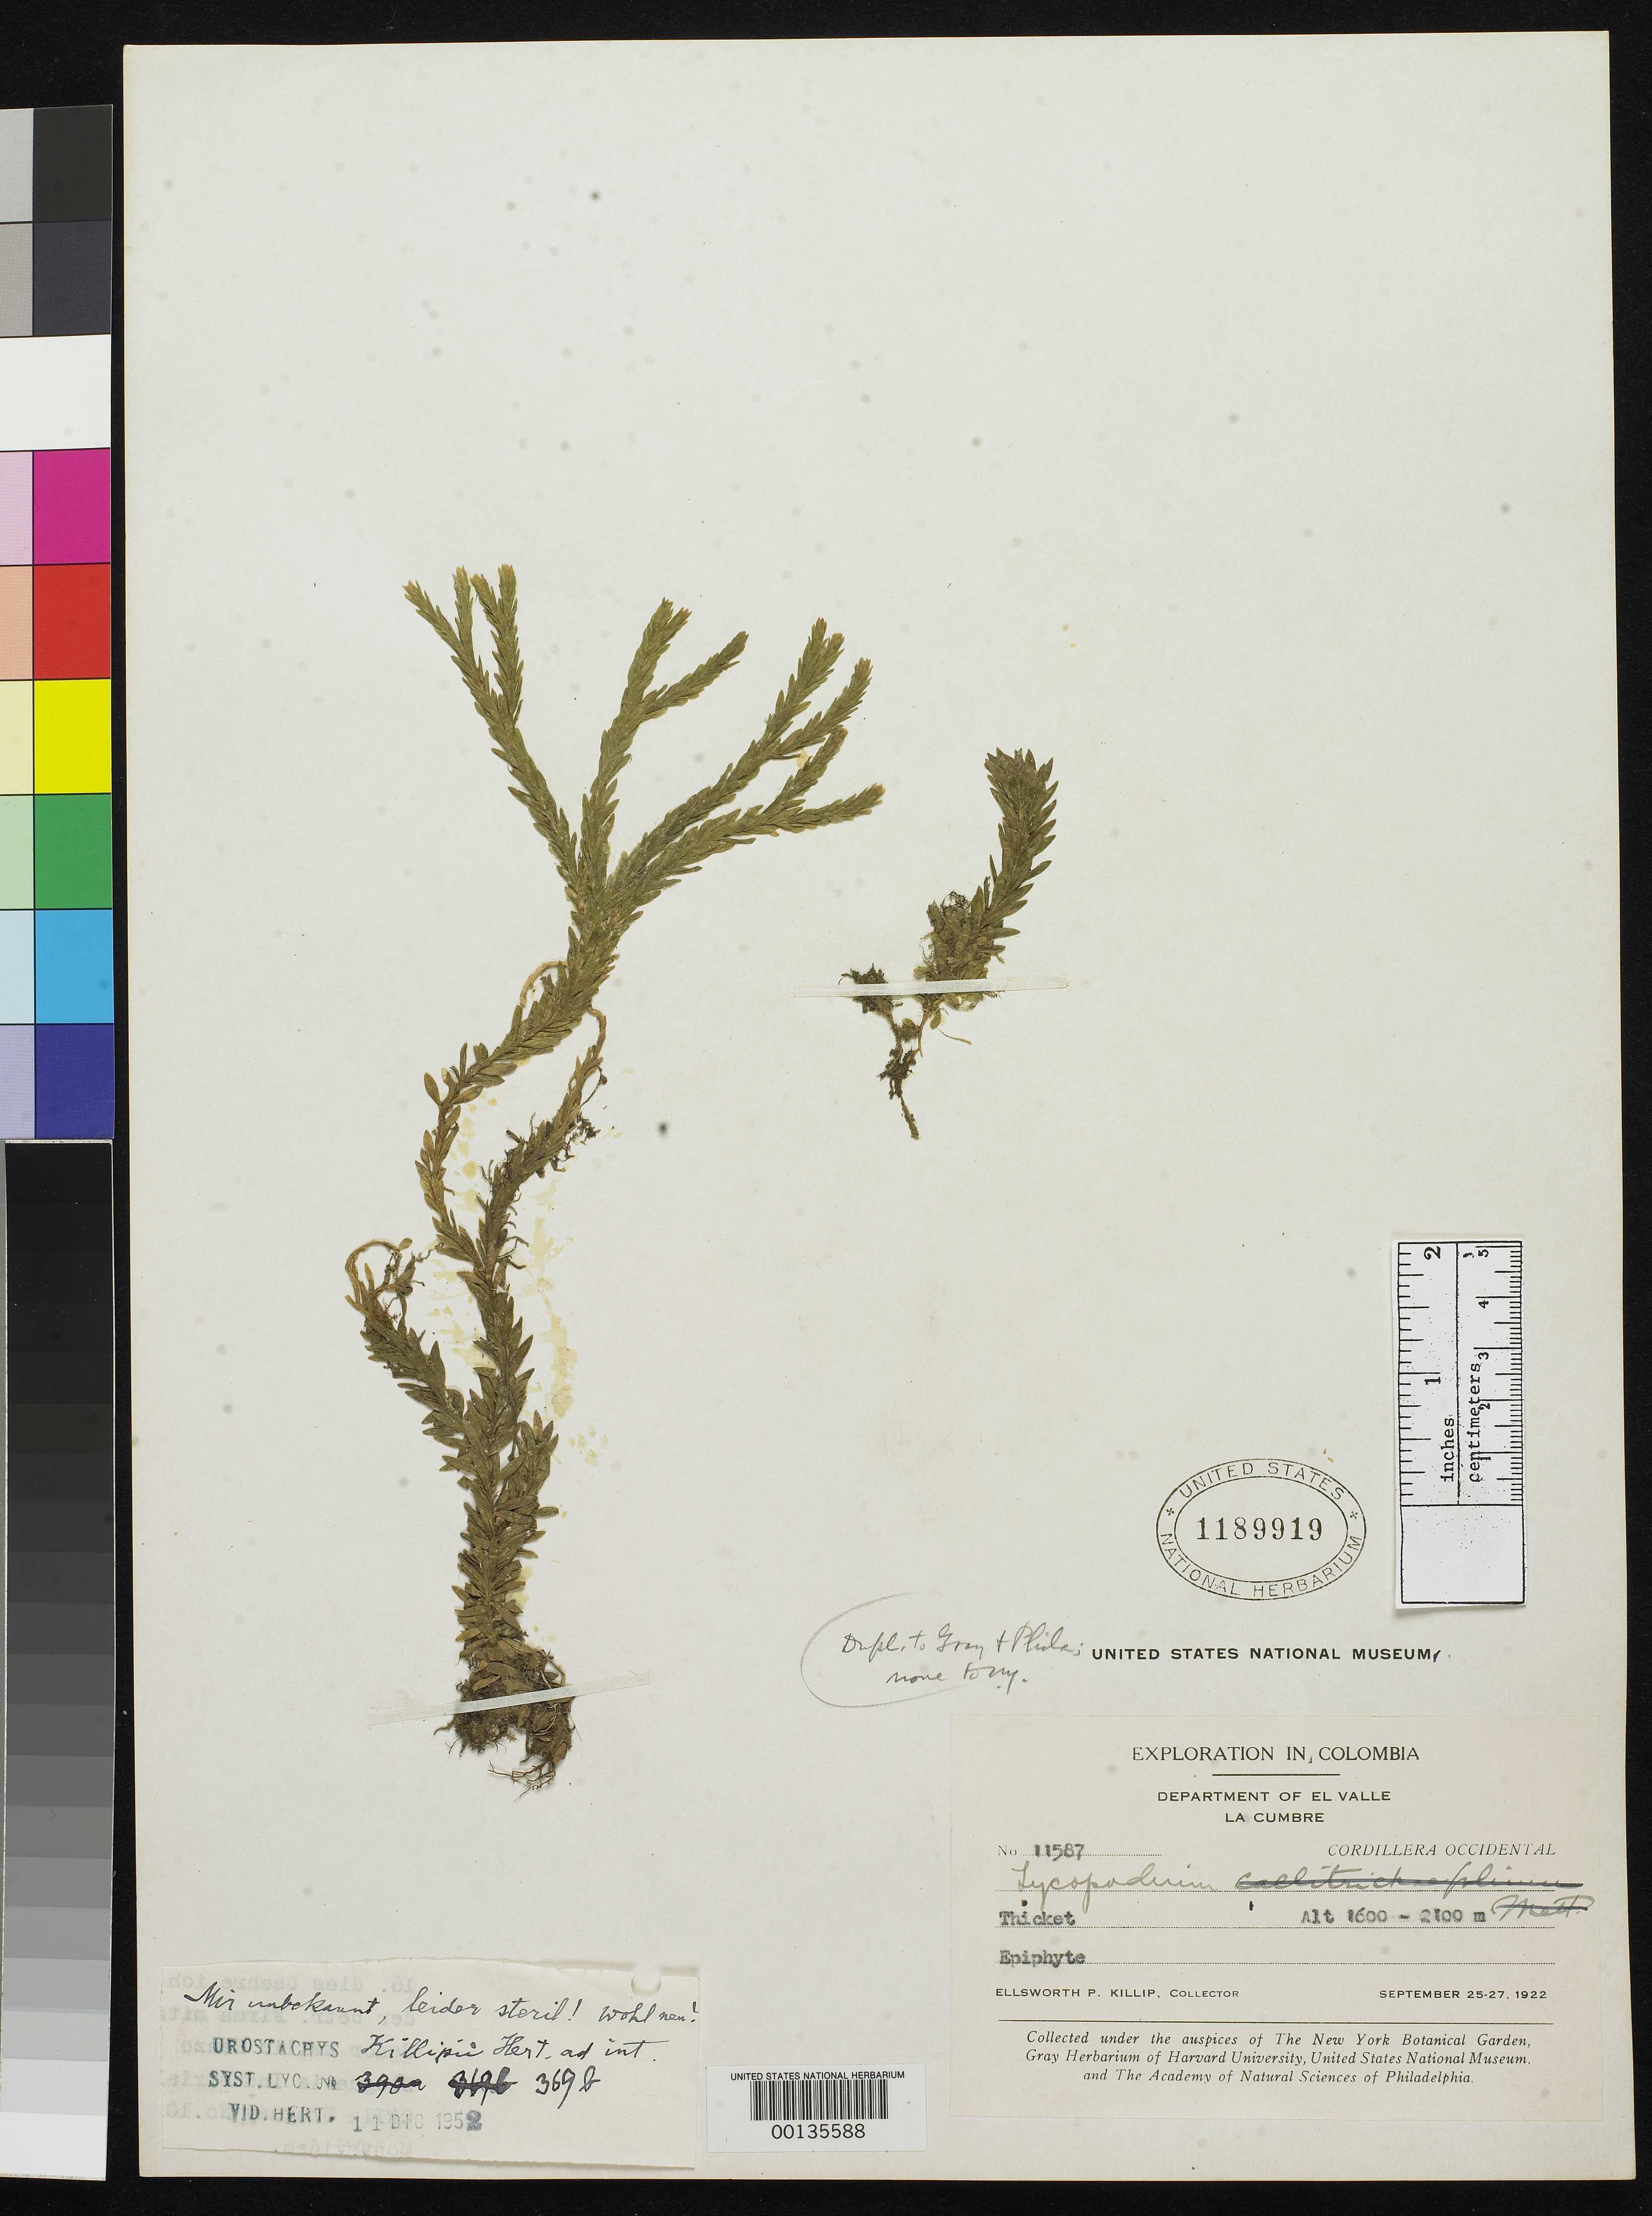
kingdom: Plantae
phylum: Tracheophyta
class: Lycopodiopsida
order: Lycopodiales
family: Lycopodiaceae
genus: Urostachys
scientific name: Urostachys killipii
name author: Herter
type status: Holotype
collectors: E. P. Killip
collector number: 11587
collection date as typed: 25 Sep 1922 to 27 Sep 1922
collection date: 1922-09-25/1922-09-27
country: Colombia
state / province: Valle del Cauca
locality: La Cumbe.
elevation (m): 1600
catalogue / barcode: US 1189919